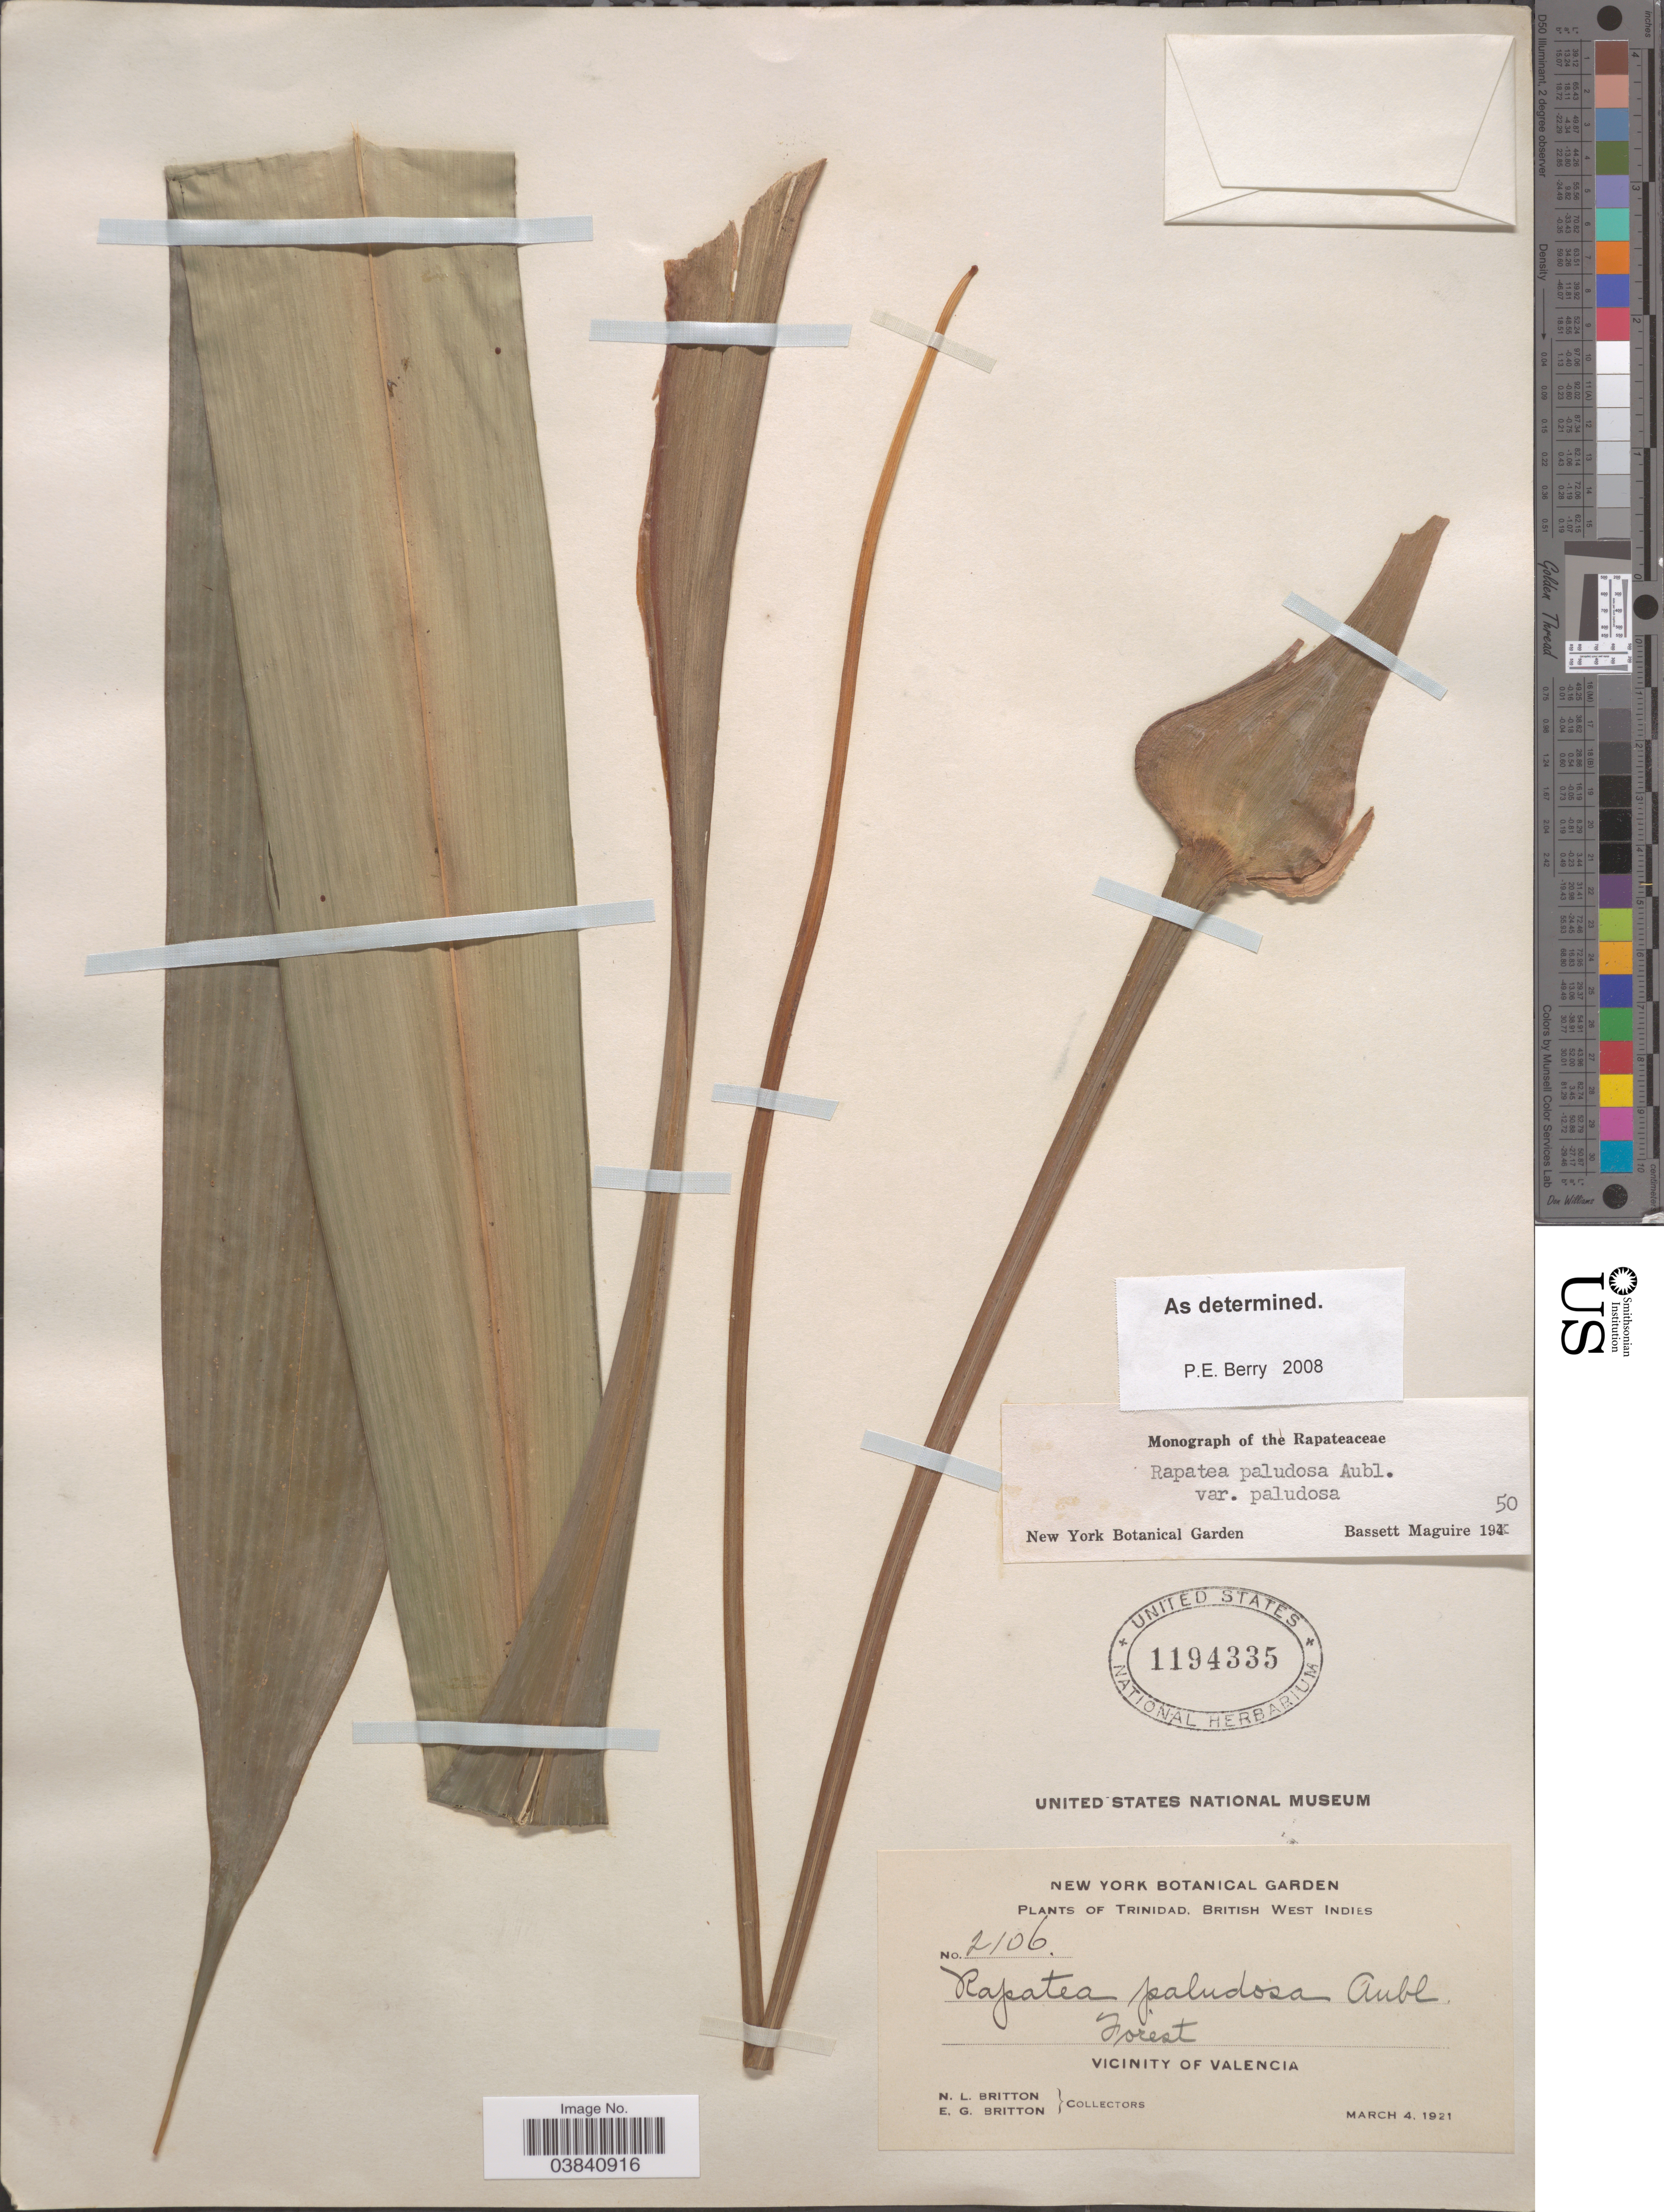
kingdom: Plantae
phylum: Tracheophyta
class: Liliopsida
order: Poales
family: Rapateaceae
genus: Rapatea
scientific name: Rapatea paludosa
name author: Aubl.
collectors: N. Britton & E. G. Britton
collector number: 2106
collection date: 1921-03-04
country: Trinidad and Tobago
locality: Trinidad, British West Indies. Vicinity of Valencia.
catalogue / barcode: US 1194335